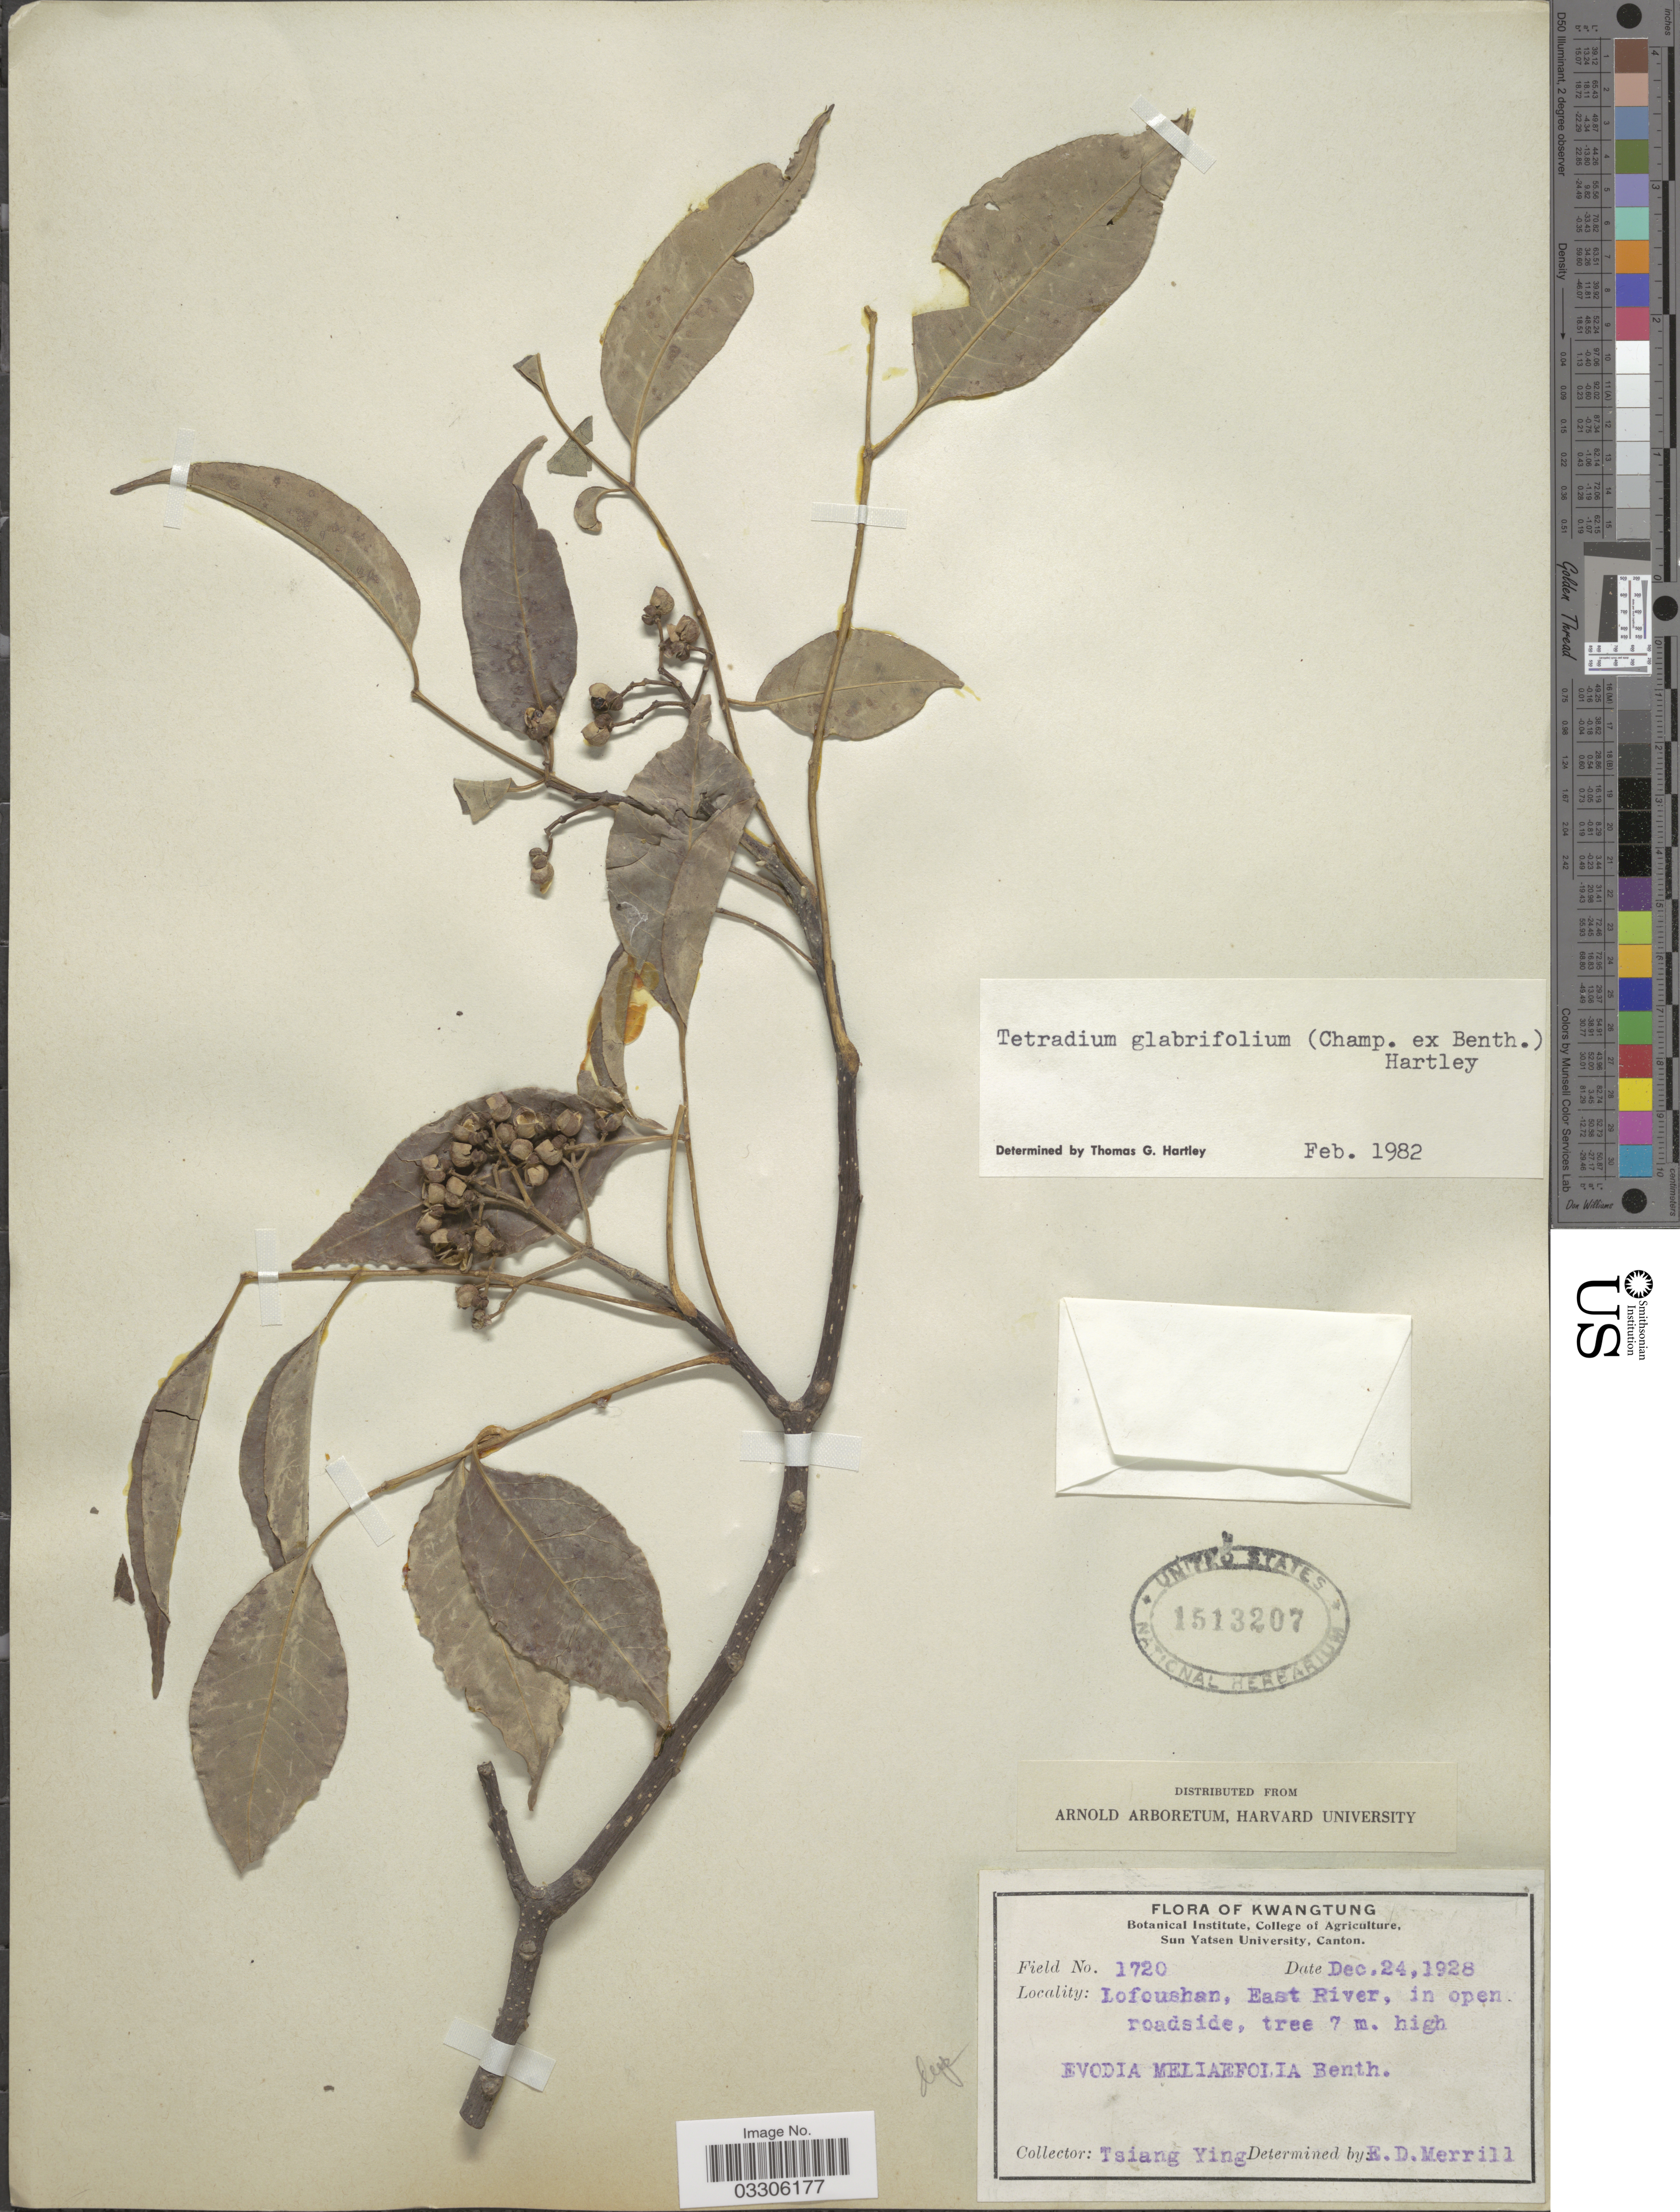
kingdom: Plantae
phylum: Tracheophyta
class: Magnoliopsida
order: Sapindales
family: Rutaceae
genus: Tetradium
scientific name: Tetradium glabrifolium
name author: (Champ. ex Benth.) T.G. Hartley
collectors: T. Ying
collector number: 1720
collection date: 1928-12-24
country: China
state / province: Guangdong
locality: Kwangtung. Lofoushan, East River, in open roadside.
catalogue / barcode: US 1513207